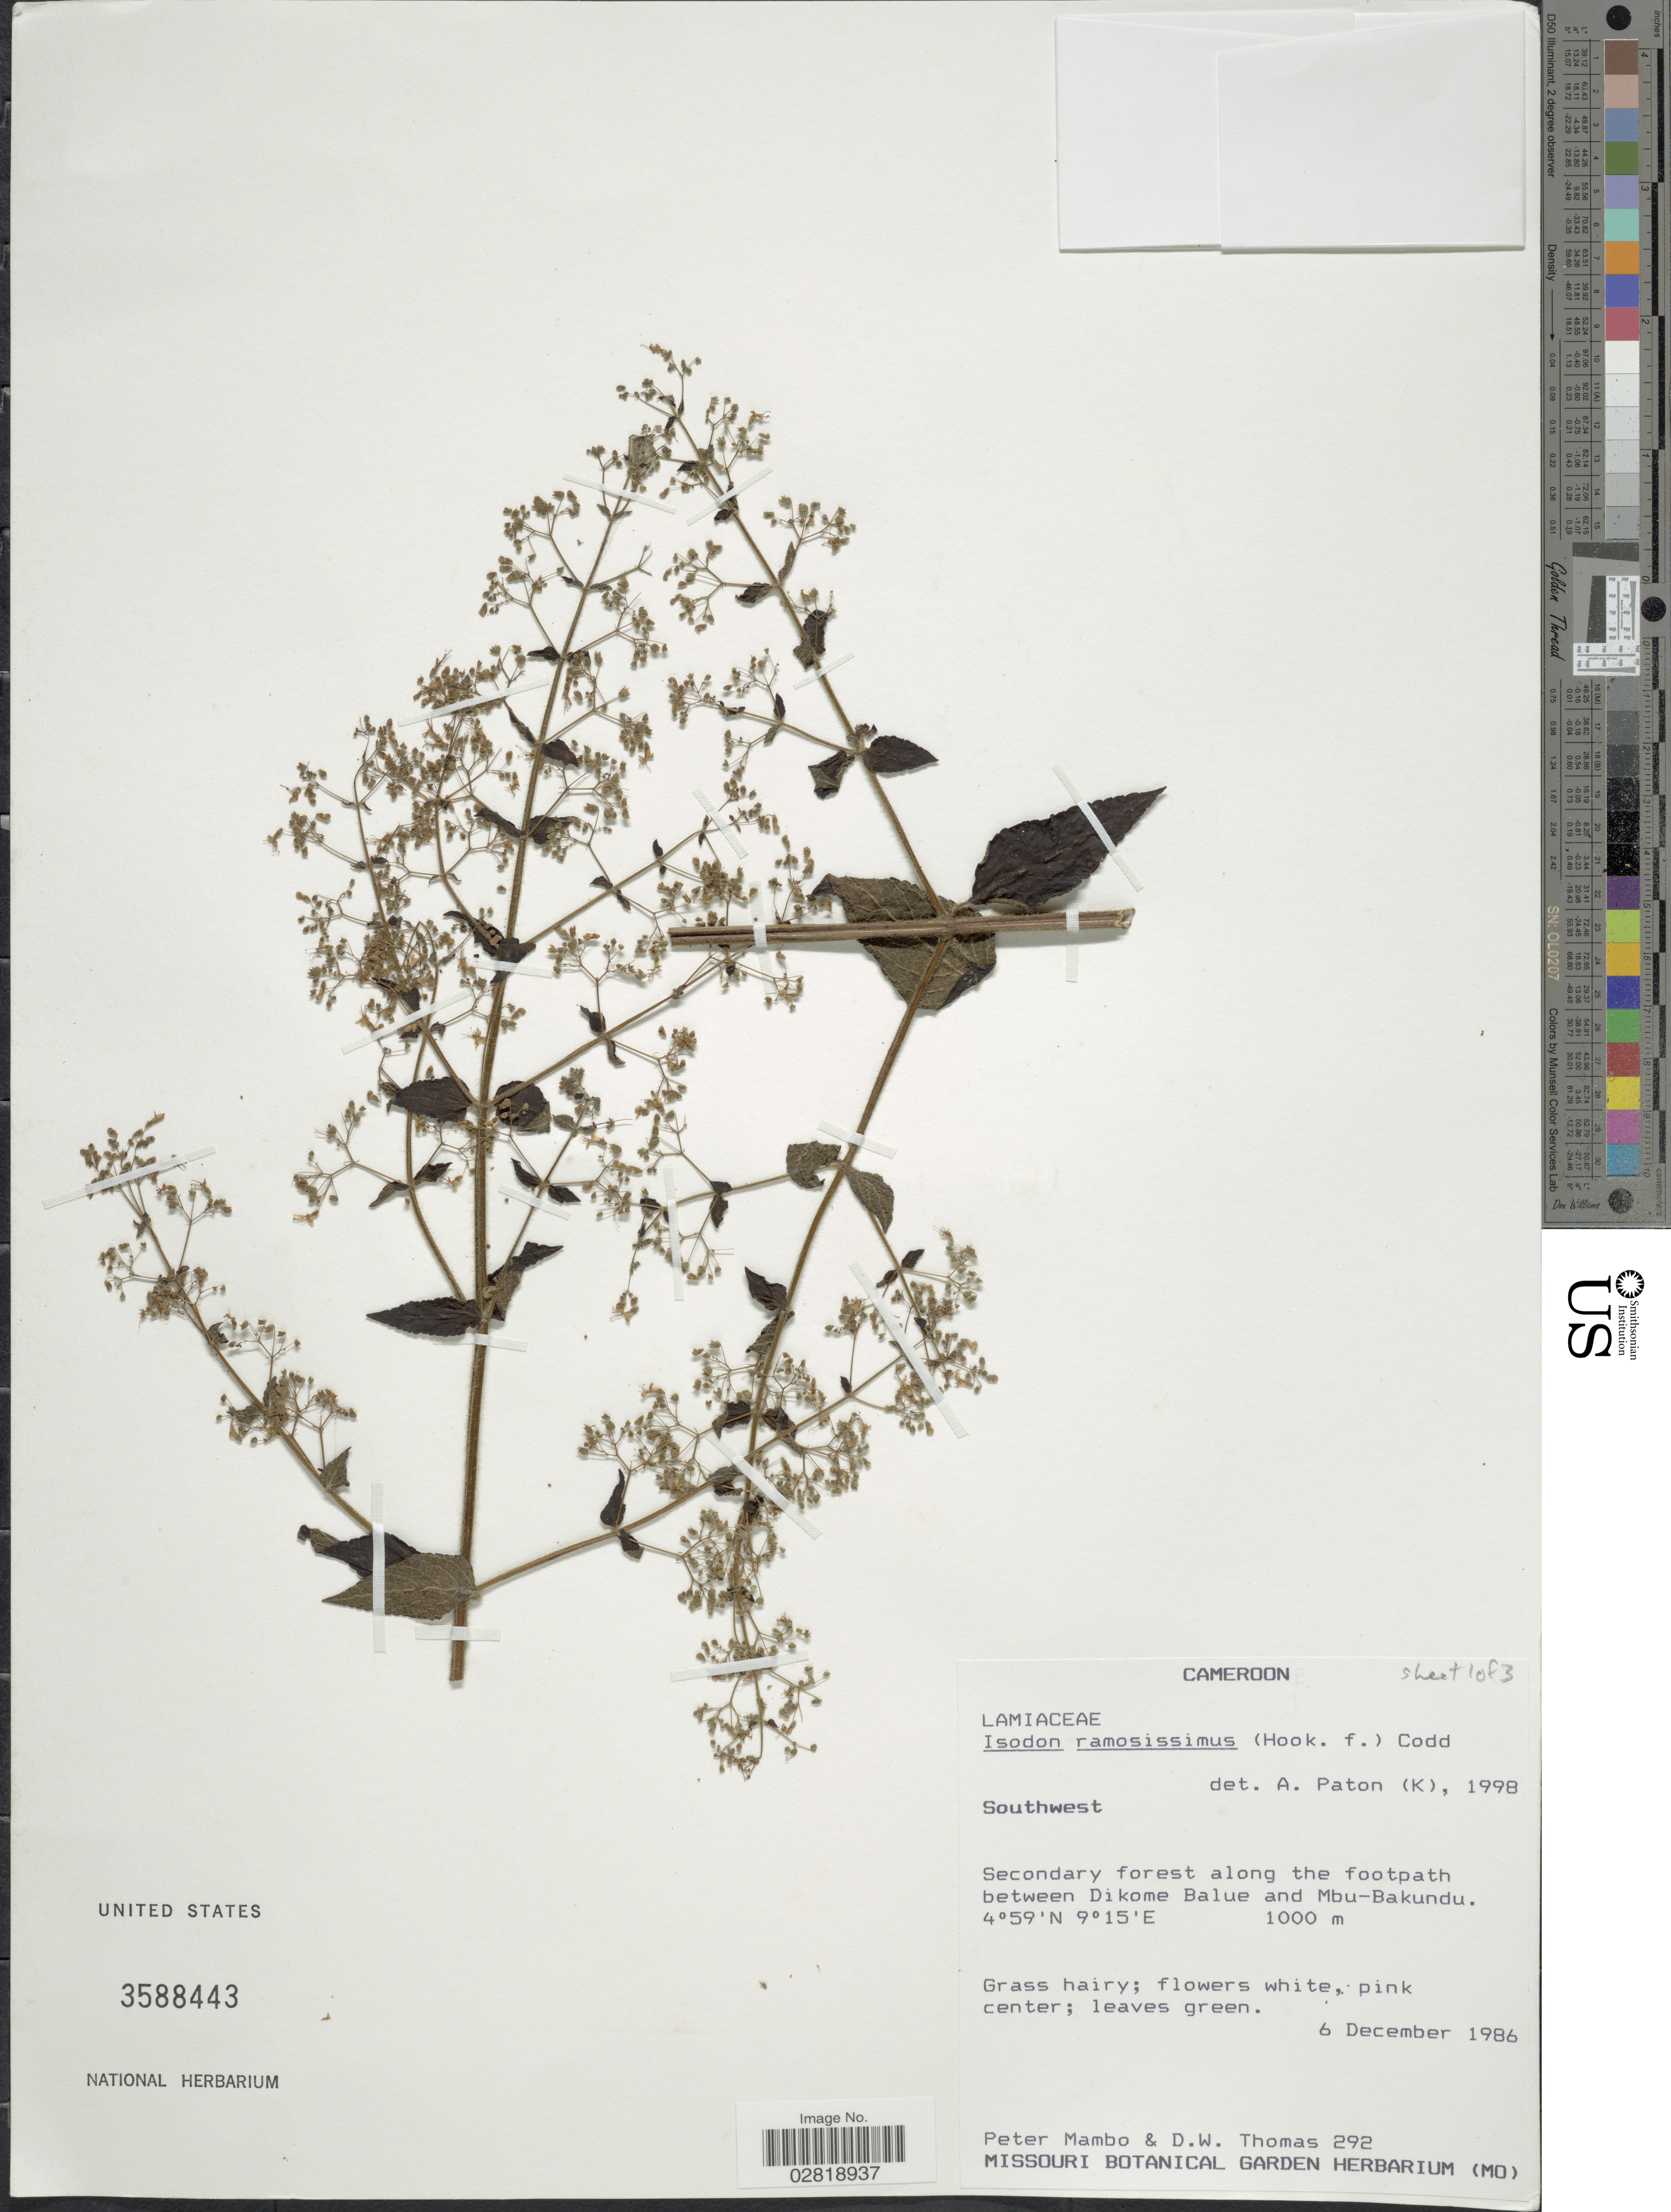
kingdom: Plantae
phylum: Tracheophyta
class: Magnoliopsida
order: Lamiales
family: Lamiaceae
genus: Isodon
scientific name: Isodon ramosissimus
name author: (Hook. f.) Codd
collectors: P. Mambo & D. W. Thomas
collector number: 292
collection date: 1986-12-06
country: Cameroon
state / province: Sud-Ouest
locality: Southwest. Secondary forest along the footpath between Dikome Balue and Mbu-Bakundu.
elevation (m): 1000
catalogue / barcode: US 3588443